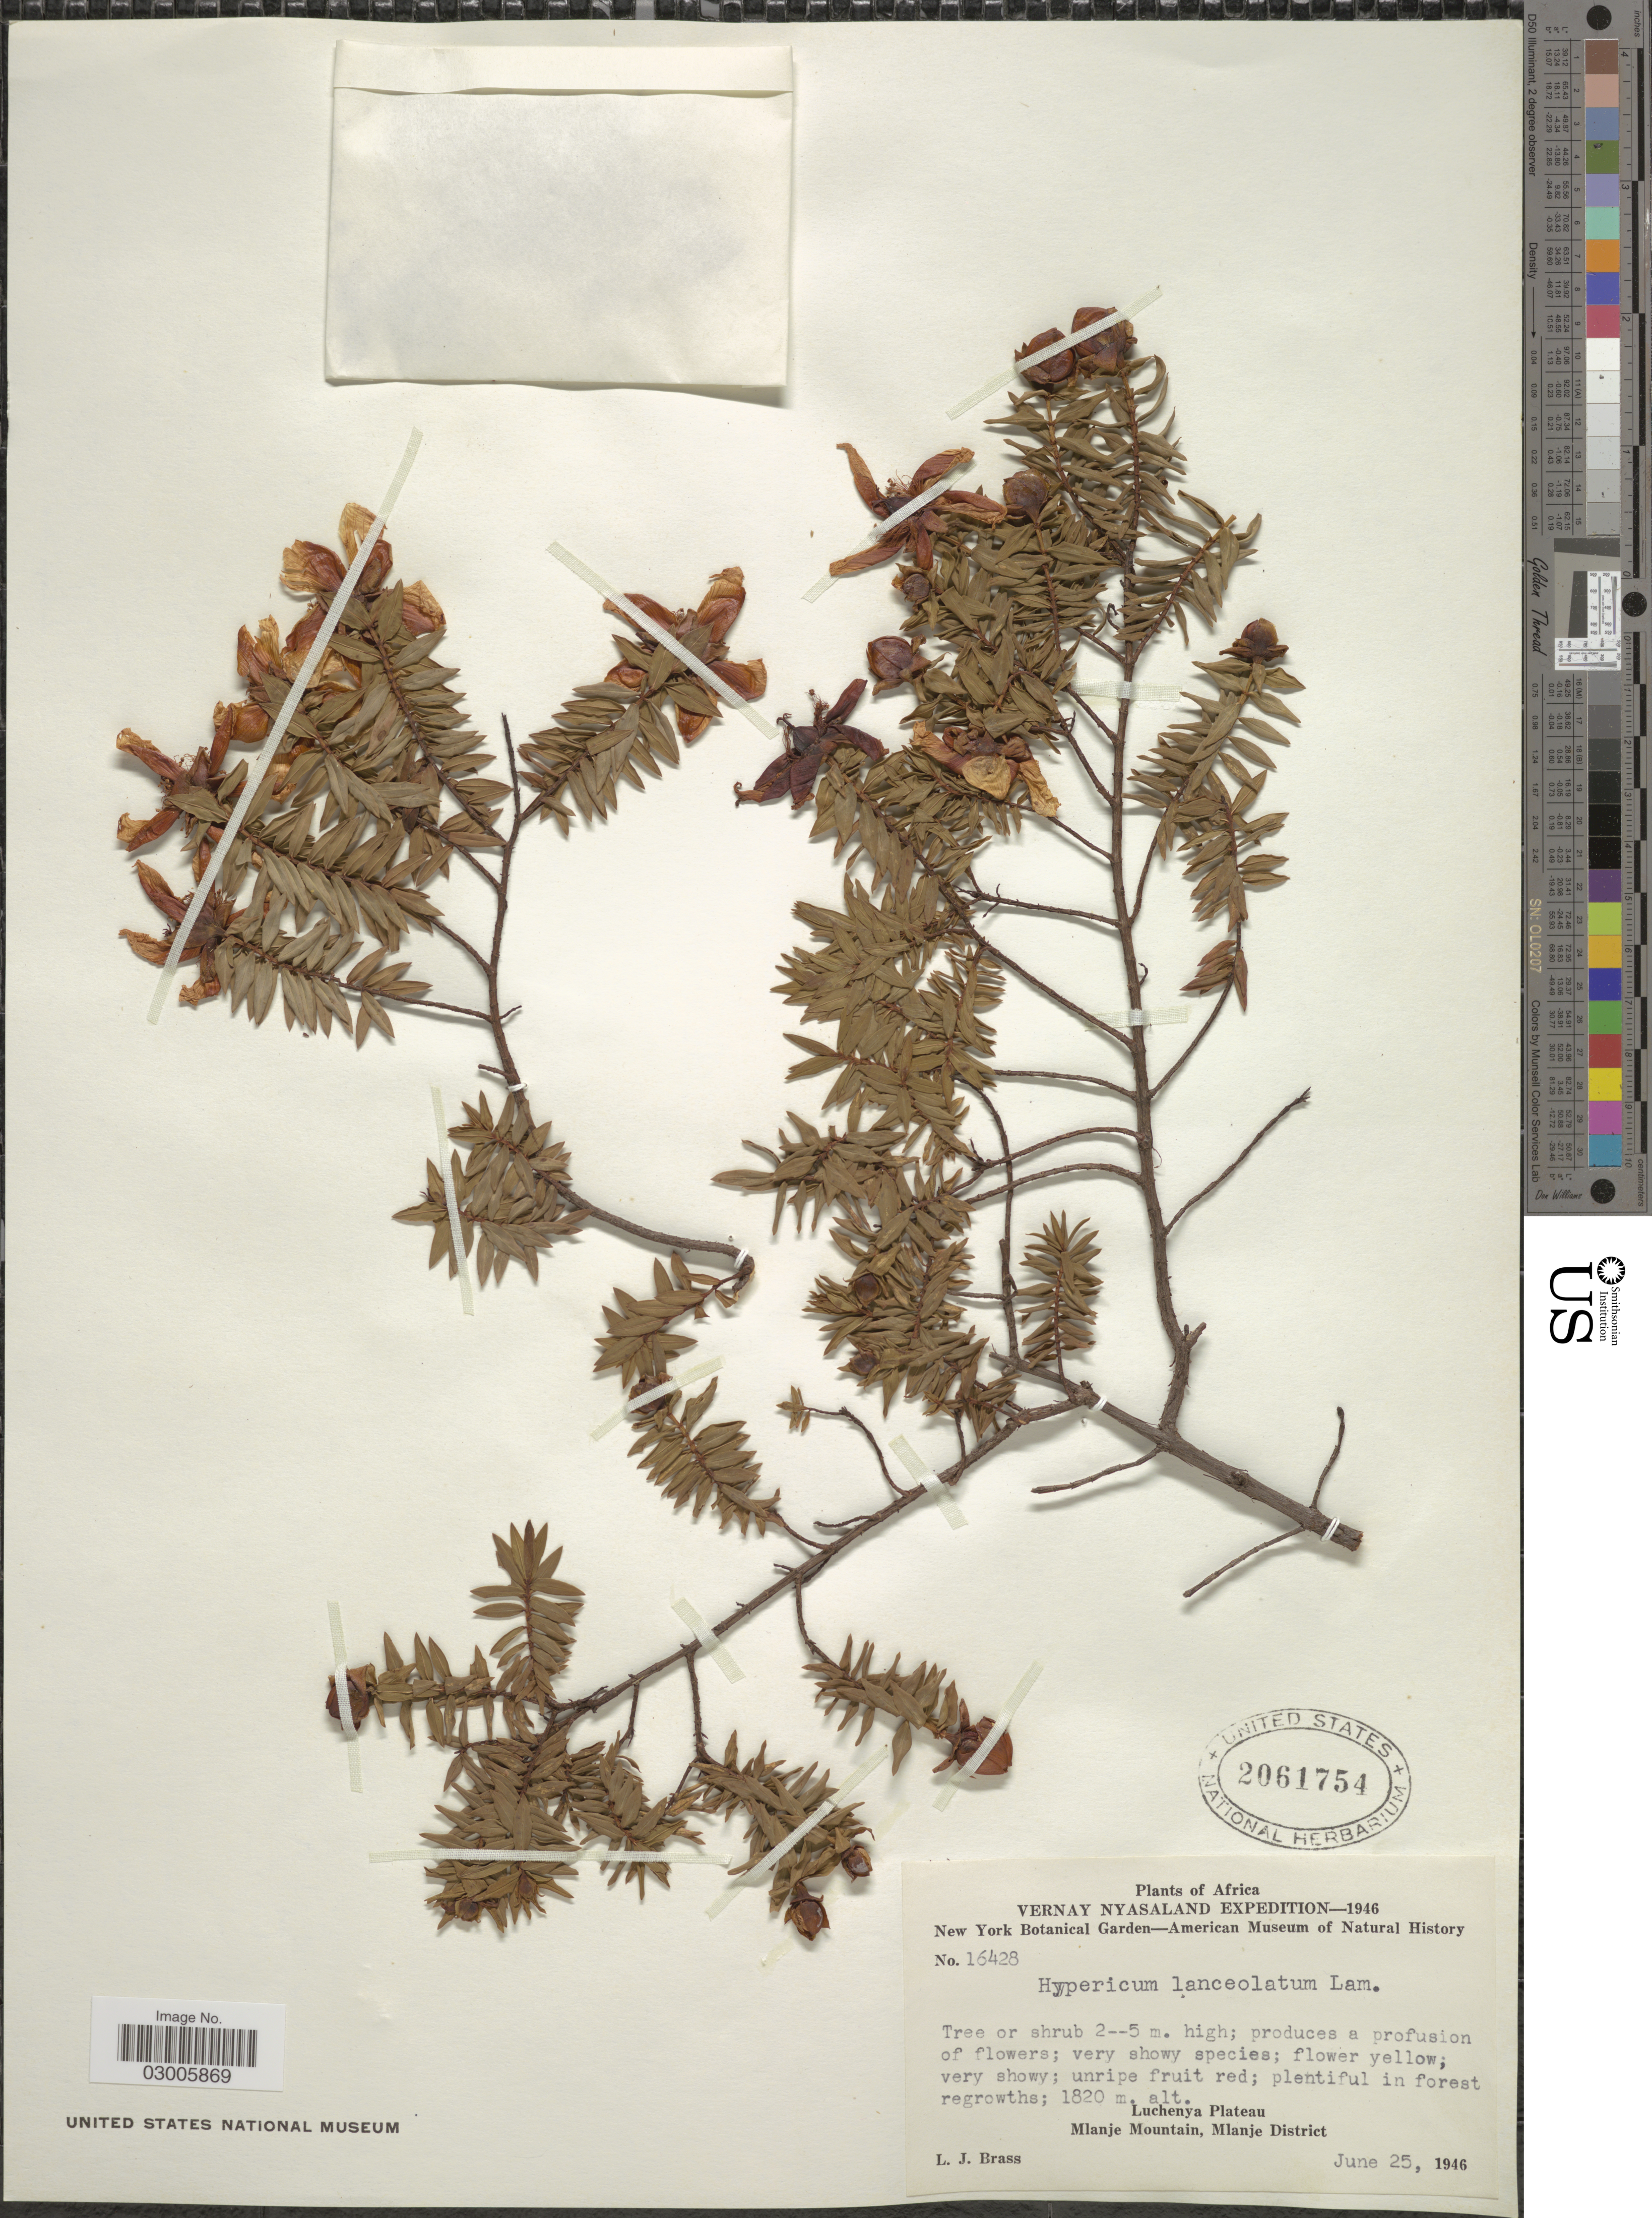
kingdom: Plantae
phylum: Tracheophyta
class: Magnoliopsida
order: Malpighiales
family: Hypericaceae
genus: Hypericum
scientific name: Hypericum revolutum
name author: Vahl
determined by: Strong, Mark T., (BOT), Smithsonian Institution - National Museum of Natural History (UNITED STATES)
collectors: L. J. Brass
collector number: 16428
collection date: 1946-06-25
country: Malawi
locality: Vernay Nyasaland. Luchenya Plateau. Mlanje Mountain, Mlanje District.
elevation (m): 1820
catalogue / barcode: US 2061754